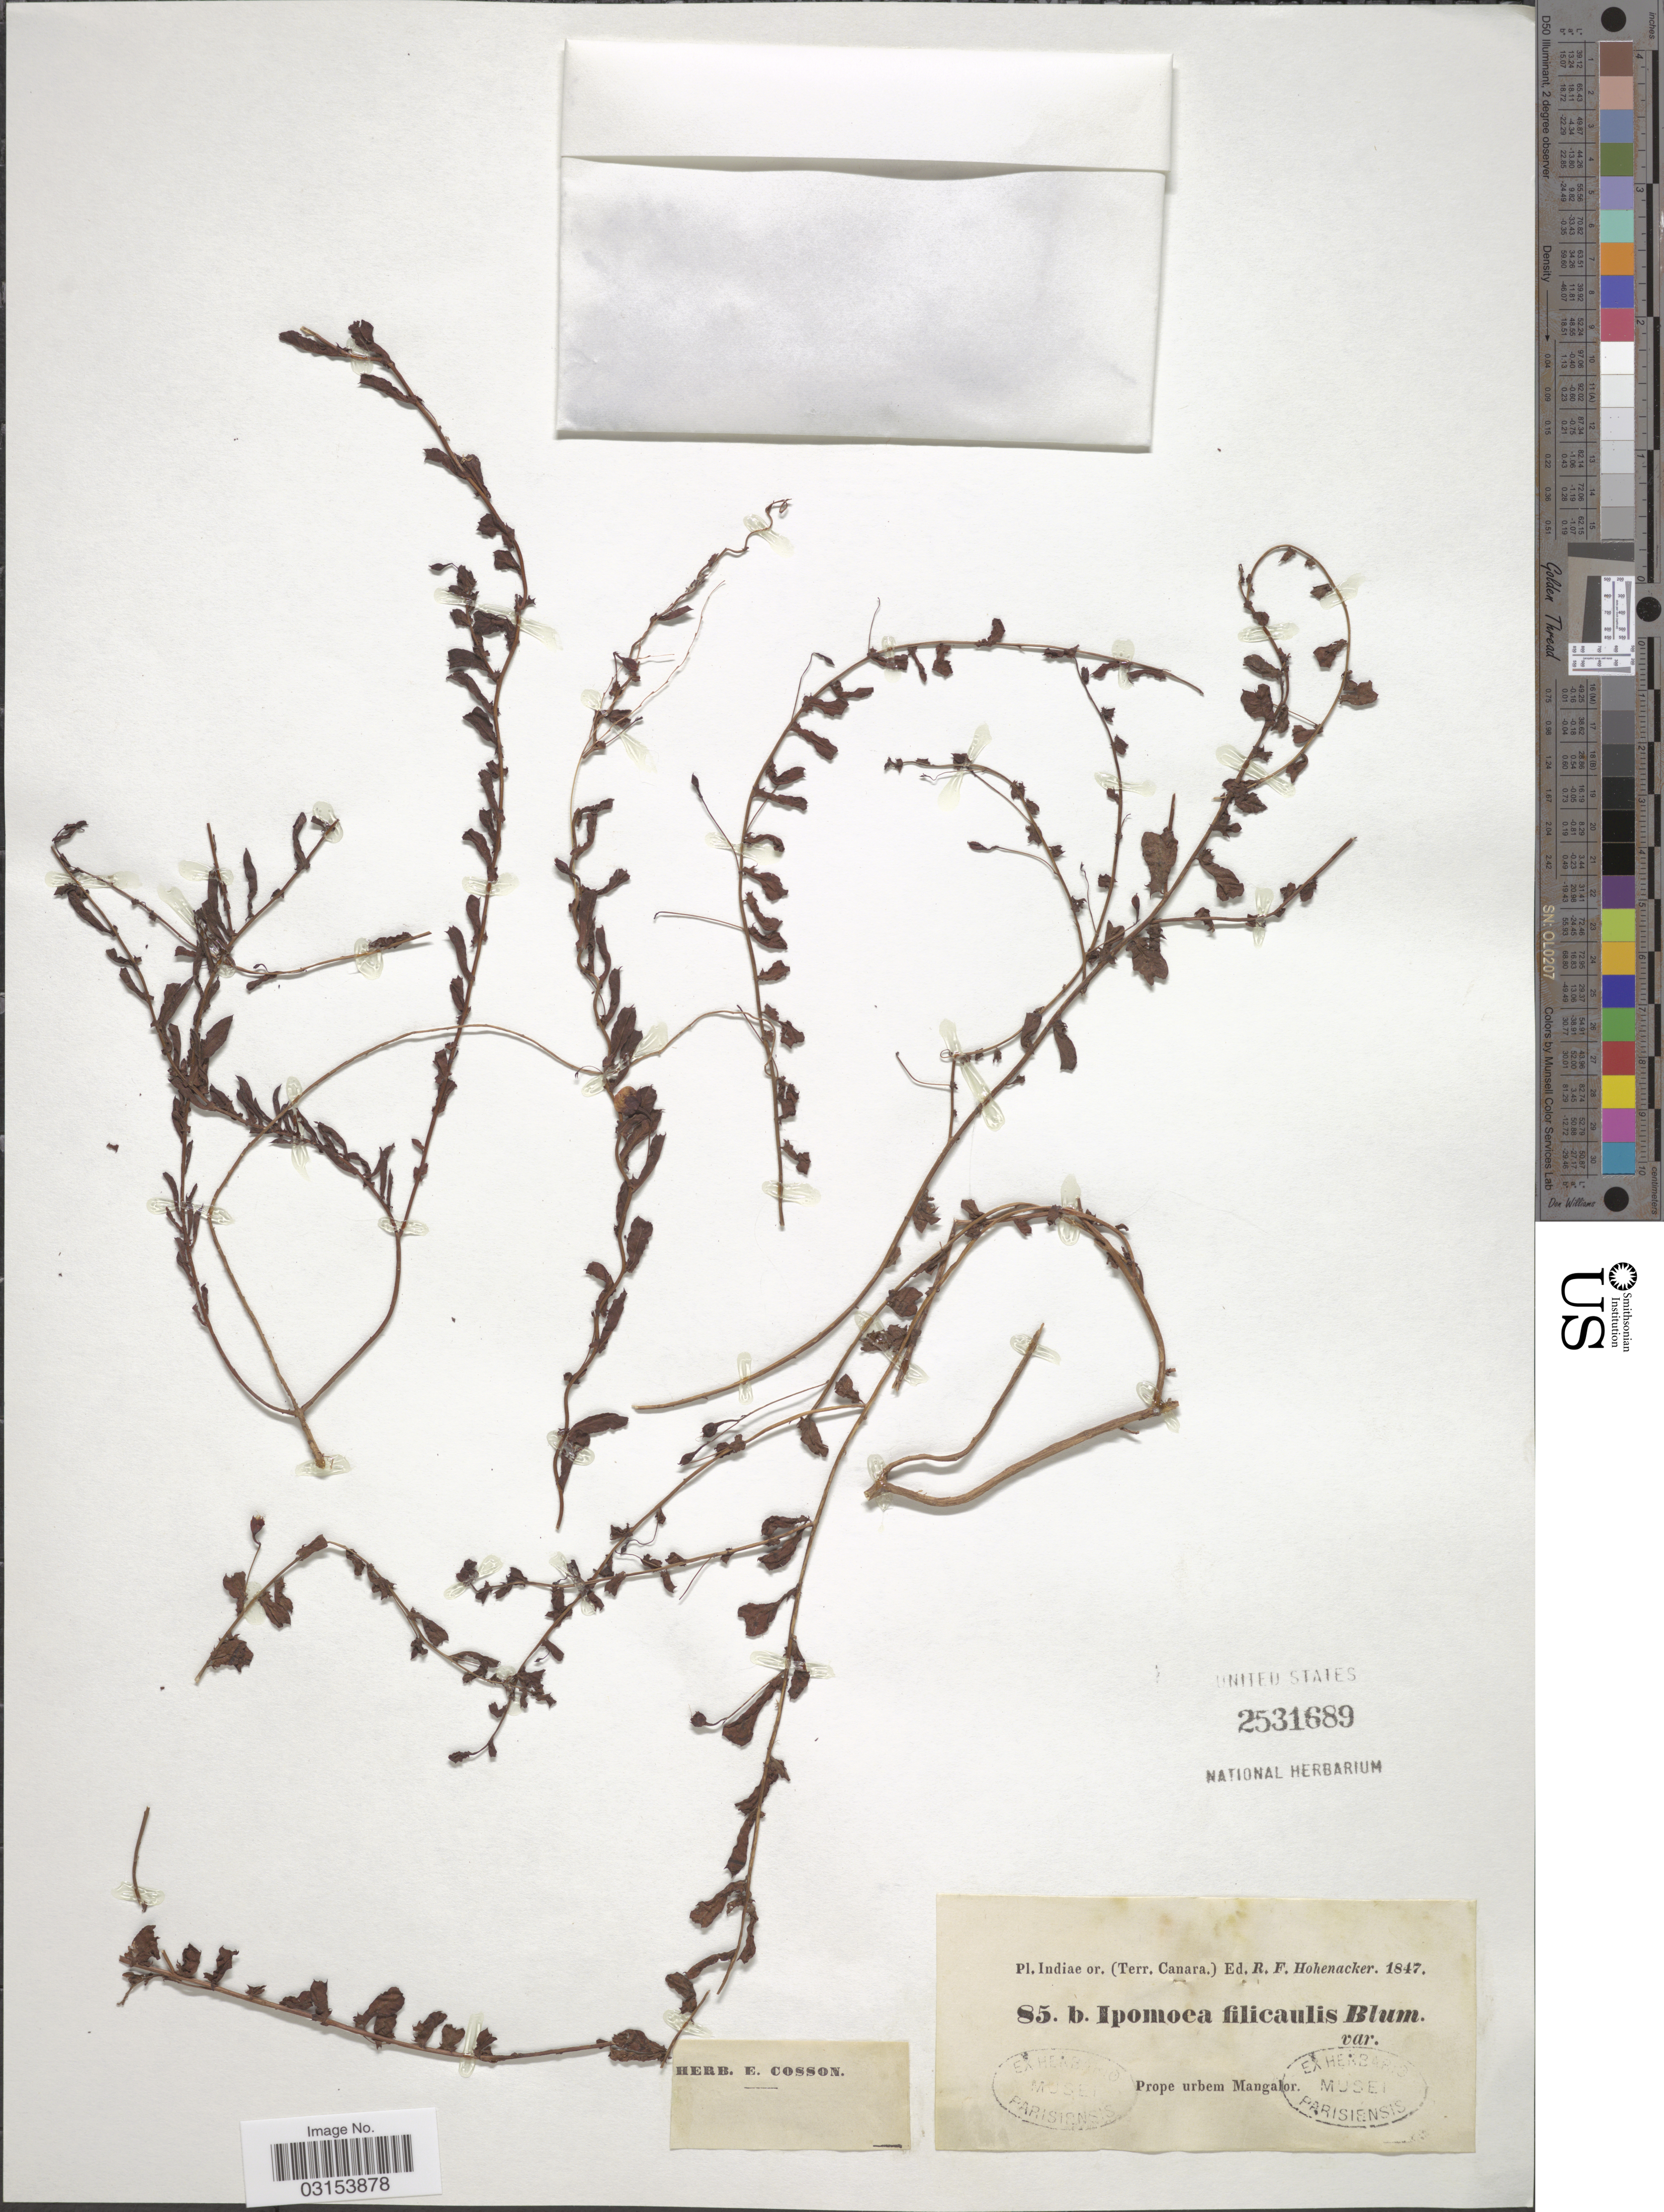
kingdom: Plantae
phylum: Tracheophyta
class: Magnoliopsida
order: Solanales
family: Convolvulaceae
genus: Ipomoea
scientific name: Ipomoea filicaulis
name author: Blume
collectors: R. F. Hohenacker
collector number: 85b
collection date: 1847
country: India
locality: Indiae or. (Terr. Canara). Prope urbem Mangalor.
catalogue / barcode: US 2531689